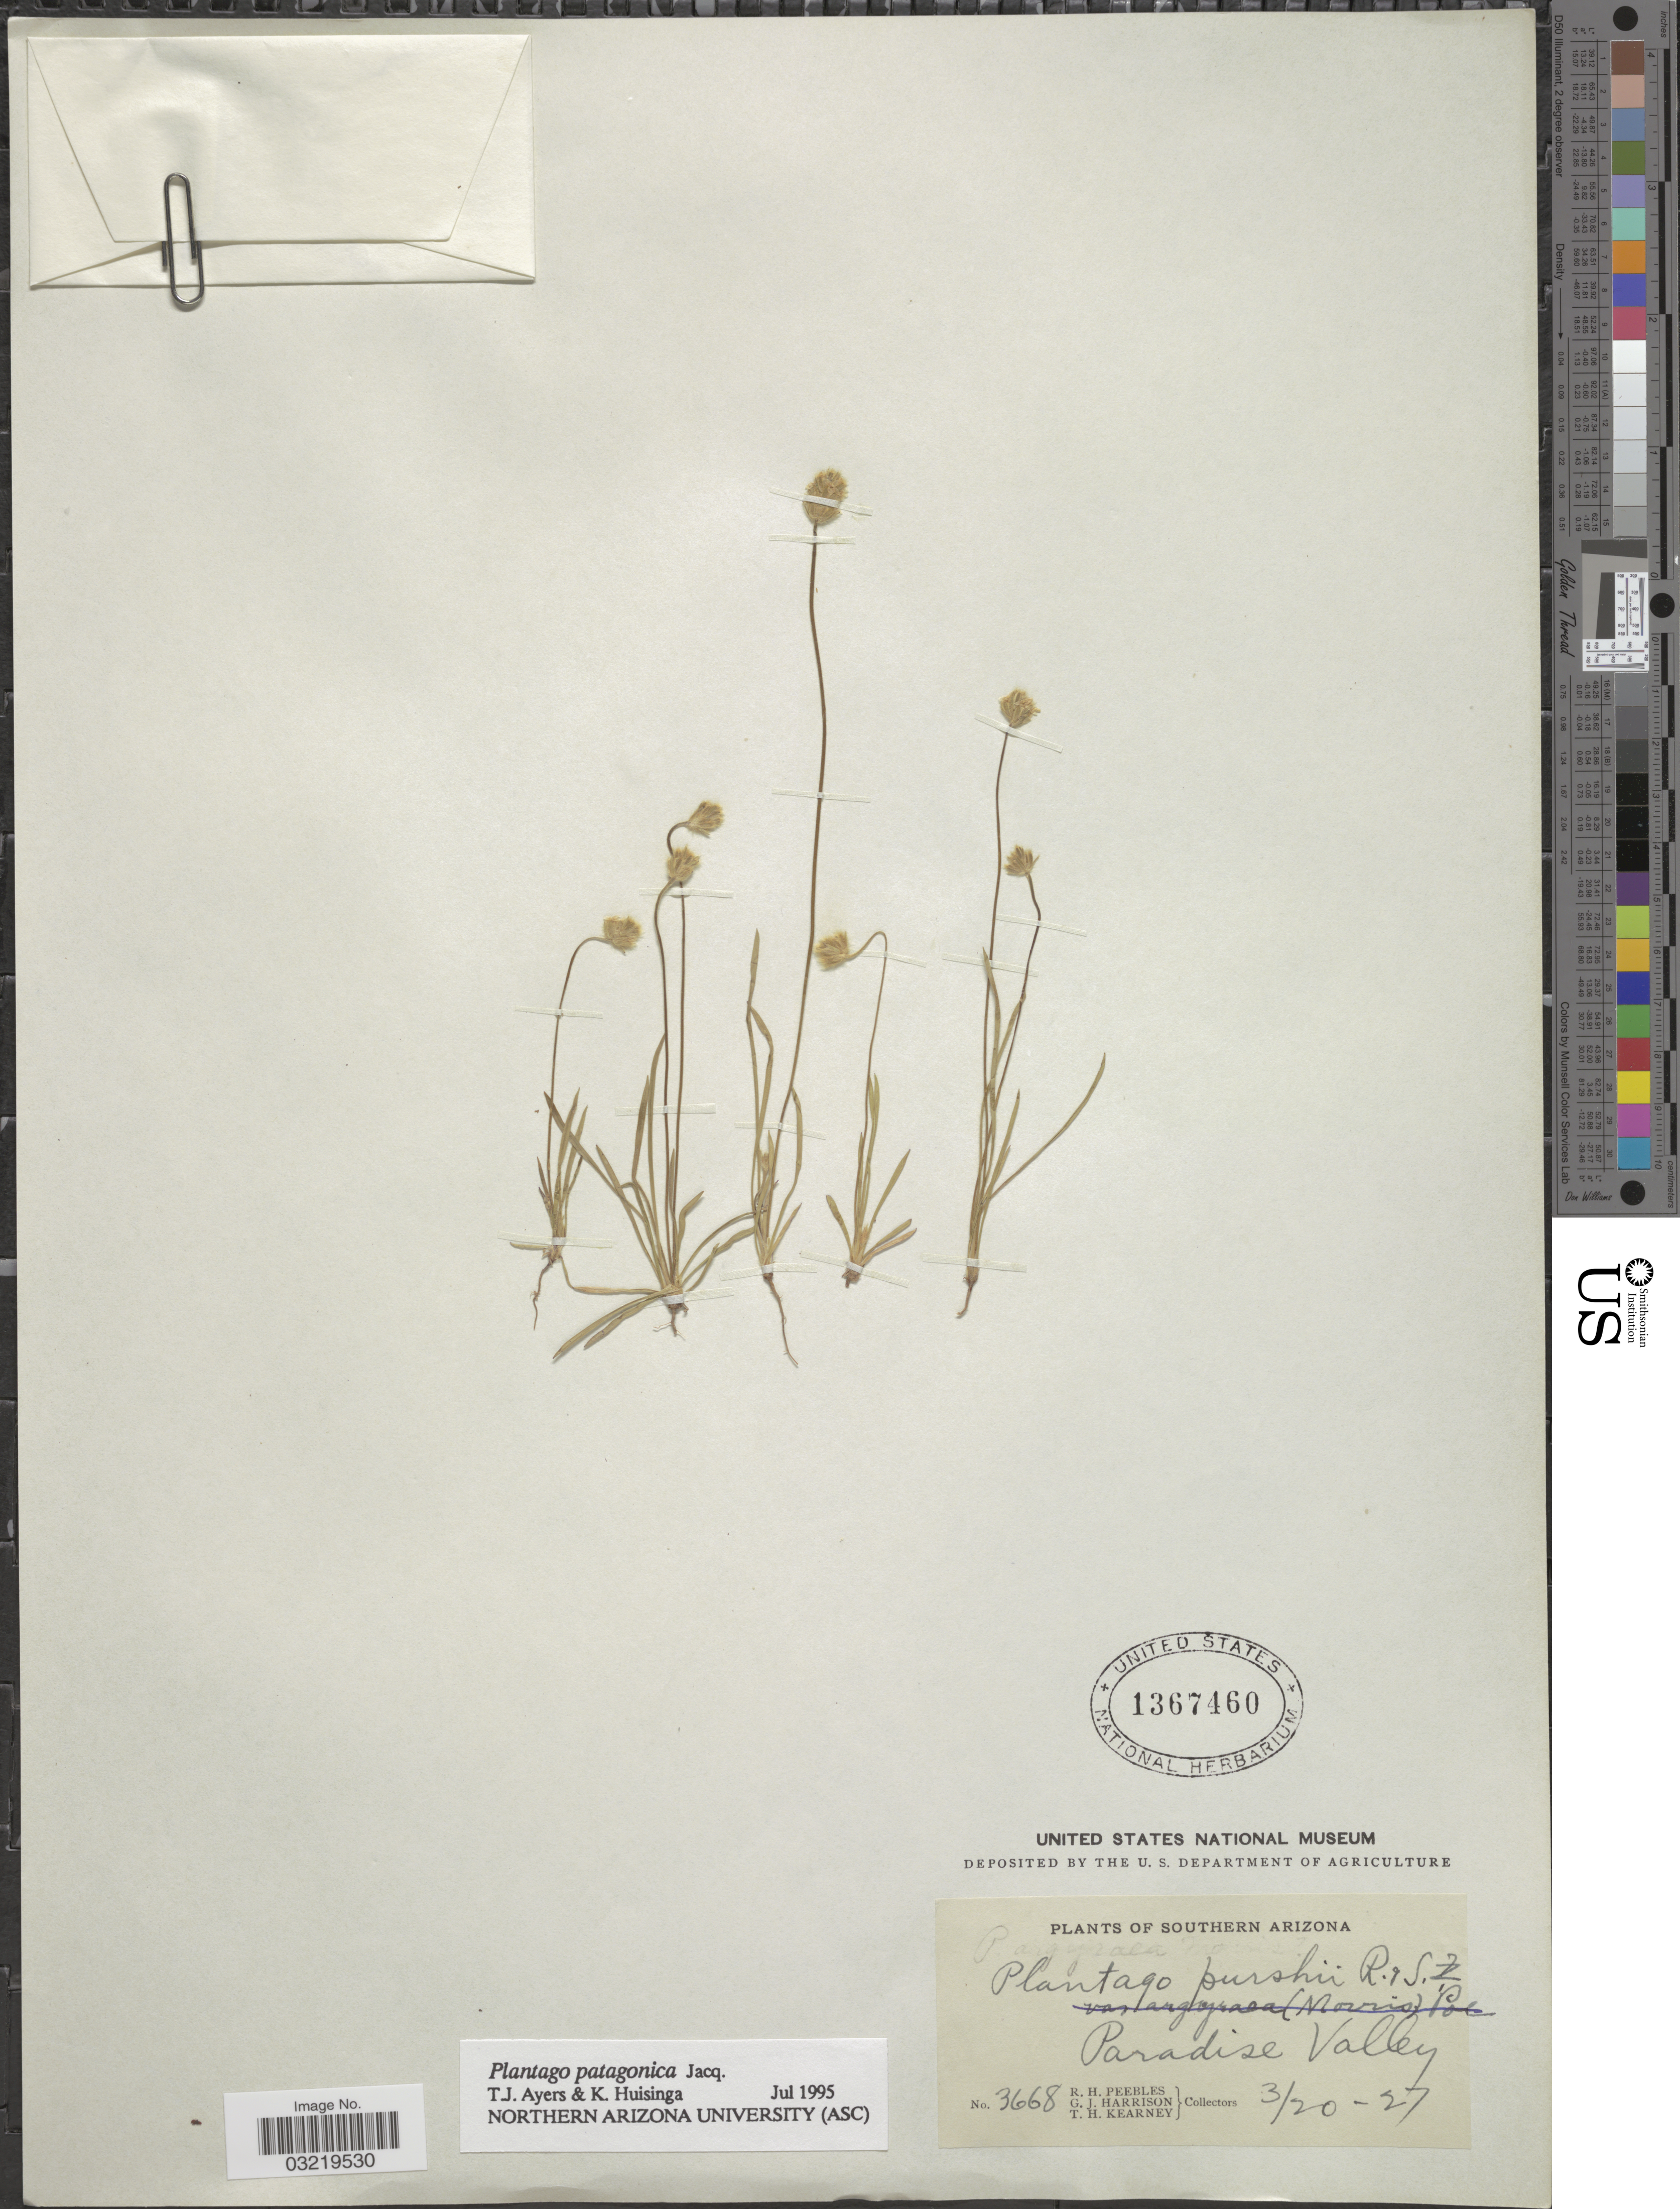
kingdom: Plantae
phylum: Tracheophyta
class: Magnoliopsida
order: Lamiales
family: Plantaginaceae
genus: Plantago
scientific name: Plantago patagonica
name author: Jacq.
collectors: R. H. Peebles, G. J. Harrison & T. H. Kearney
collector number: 3668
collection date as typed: Transcribed d/m/y: 20/3/27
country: United States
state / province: Arizona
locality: Southern Arizona. Paradise Valley.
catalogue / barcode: US 1367460